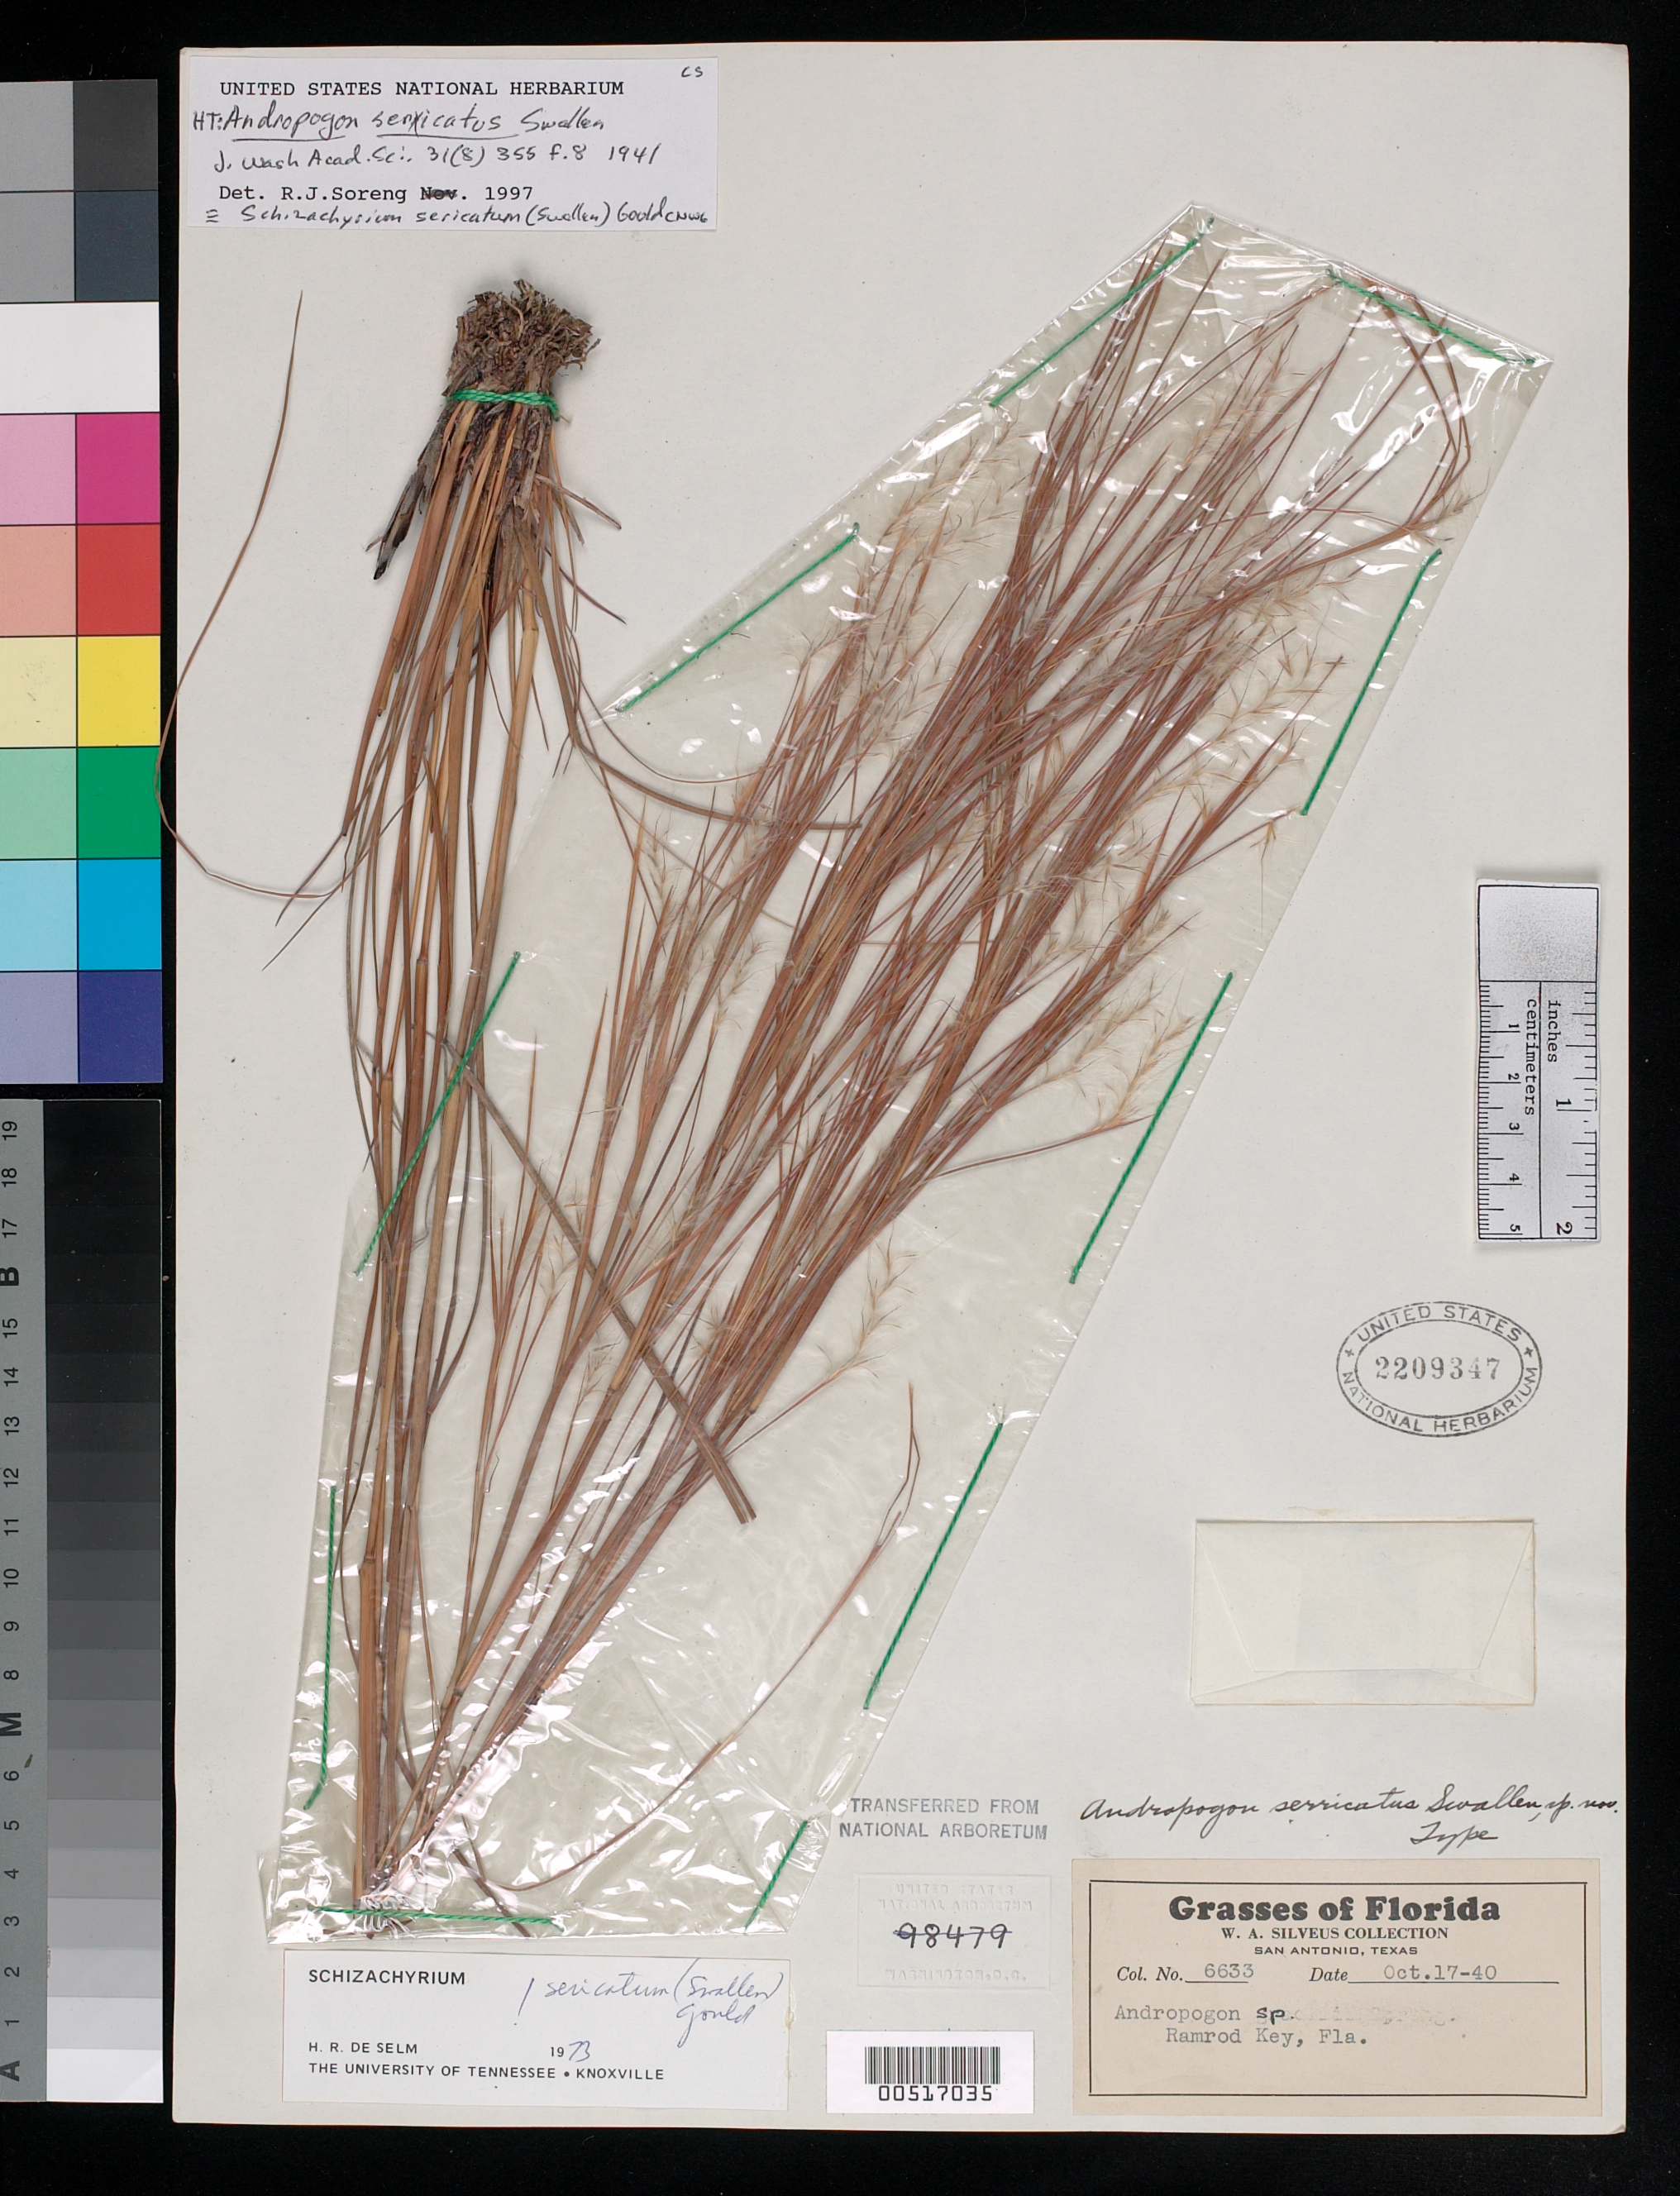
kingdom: Plantae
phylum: Tracheophyta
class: Liliopsida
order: Poales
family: Poaceae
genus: Andropogon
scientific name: Andropogon sericatus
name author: Swallen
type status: Holotype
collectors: W. Silveus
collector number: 6633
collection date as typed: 17 Oct 1940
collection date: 1940-10-17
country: United States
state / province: Florida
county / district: Monroe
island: Ramrod Key.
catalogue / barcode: US 2209347